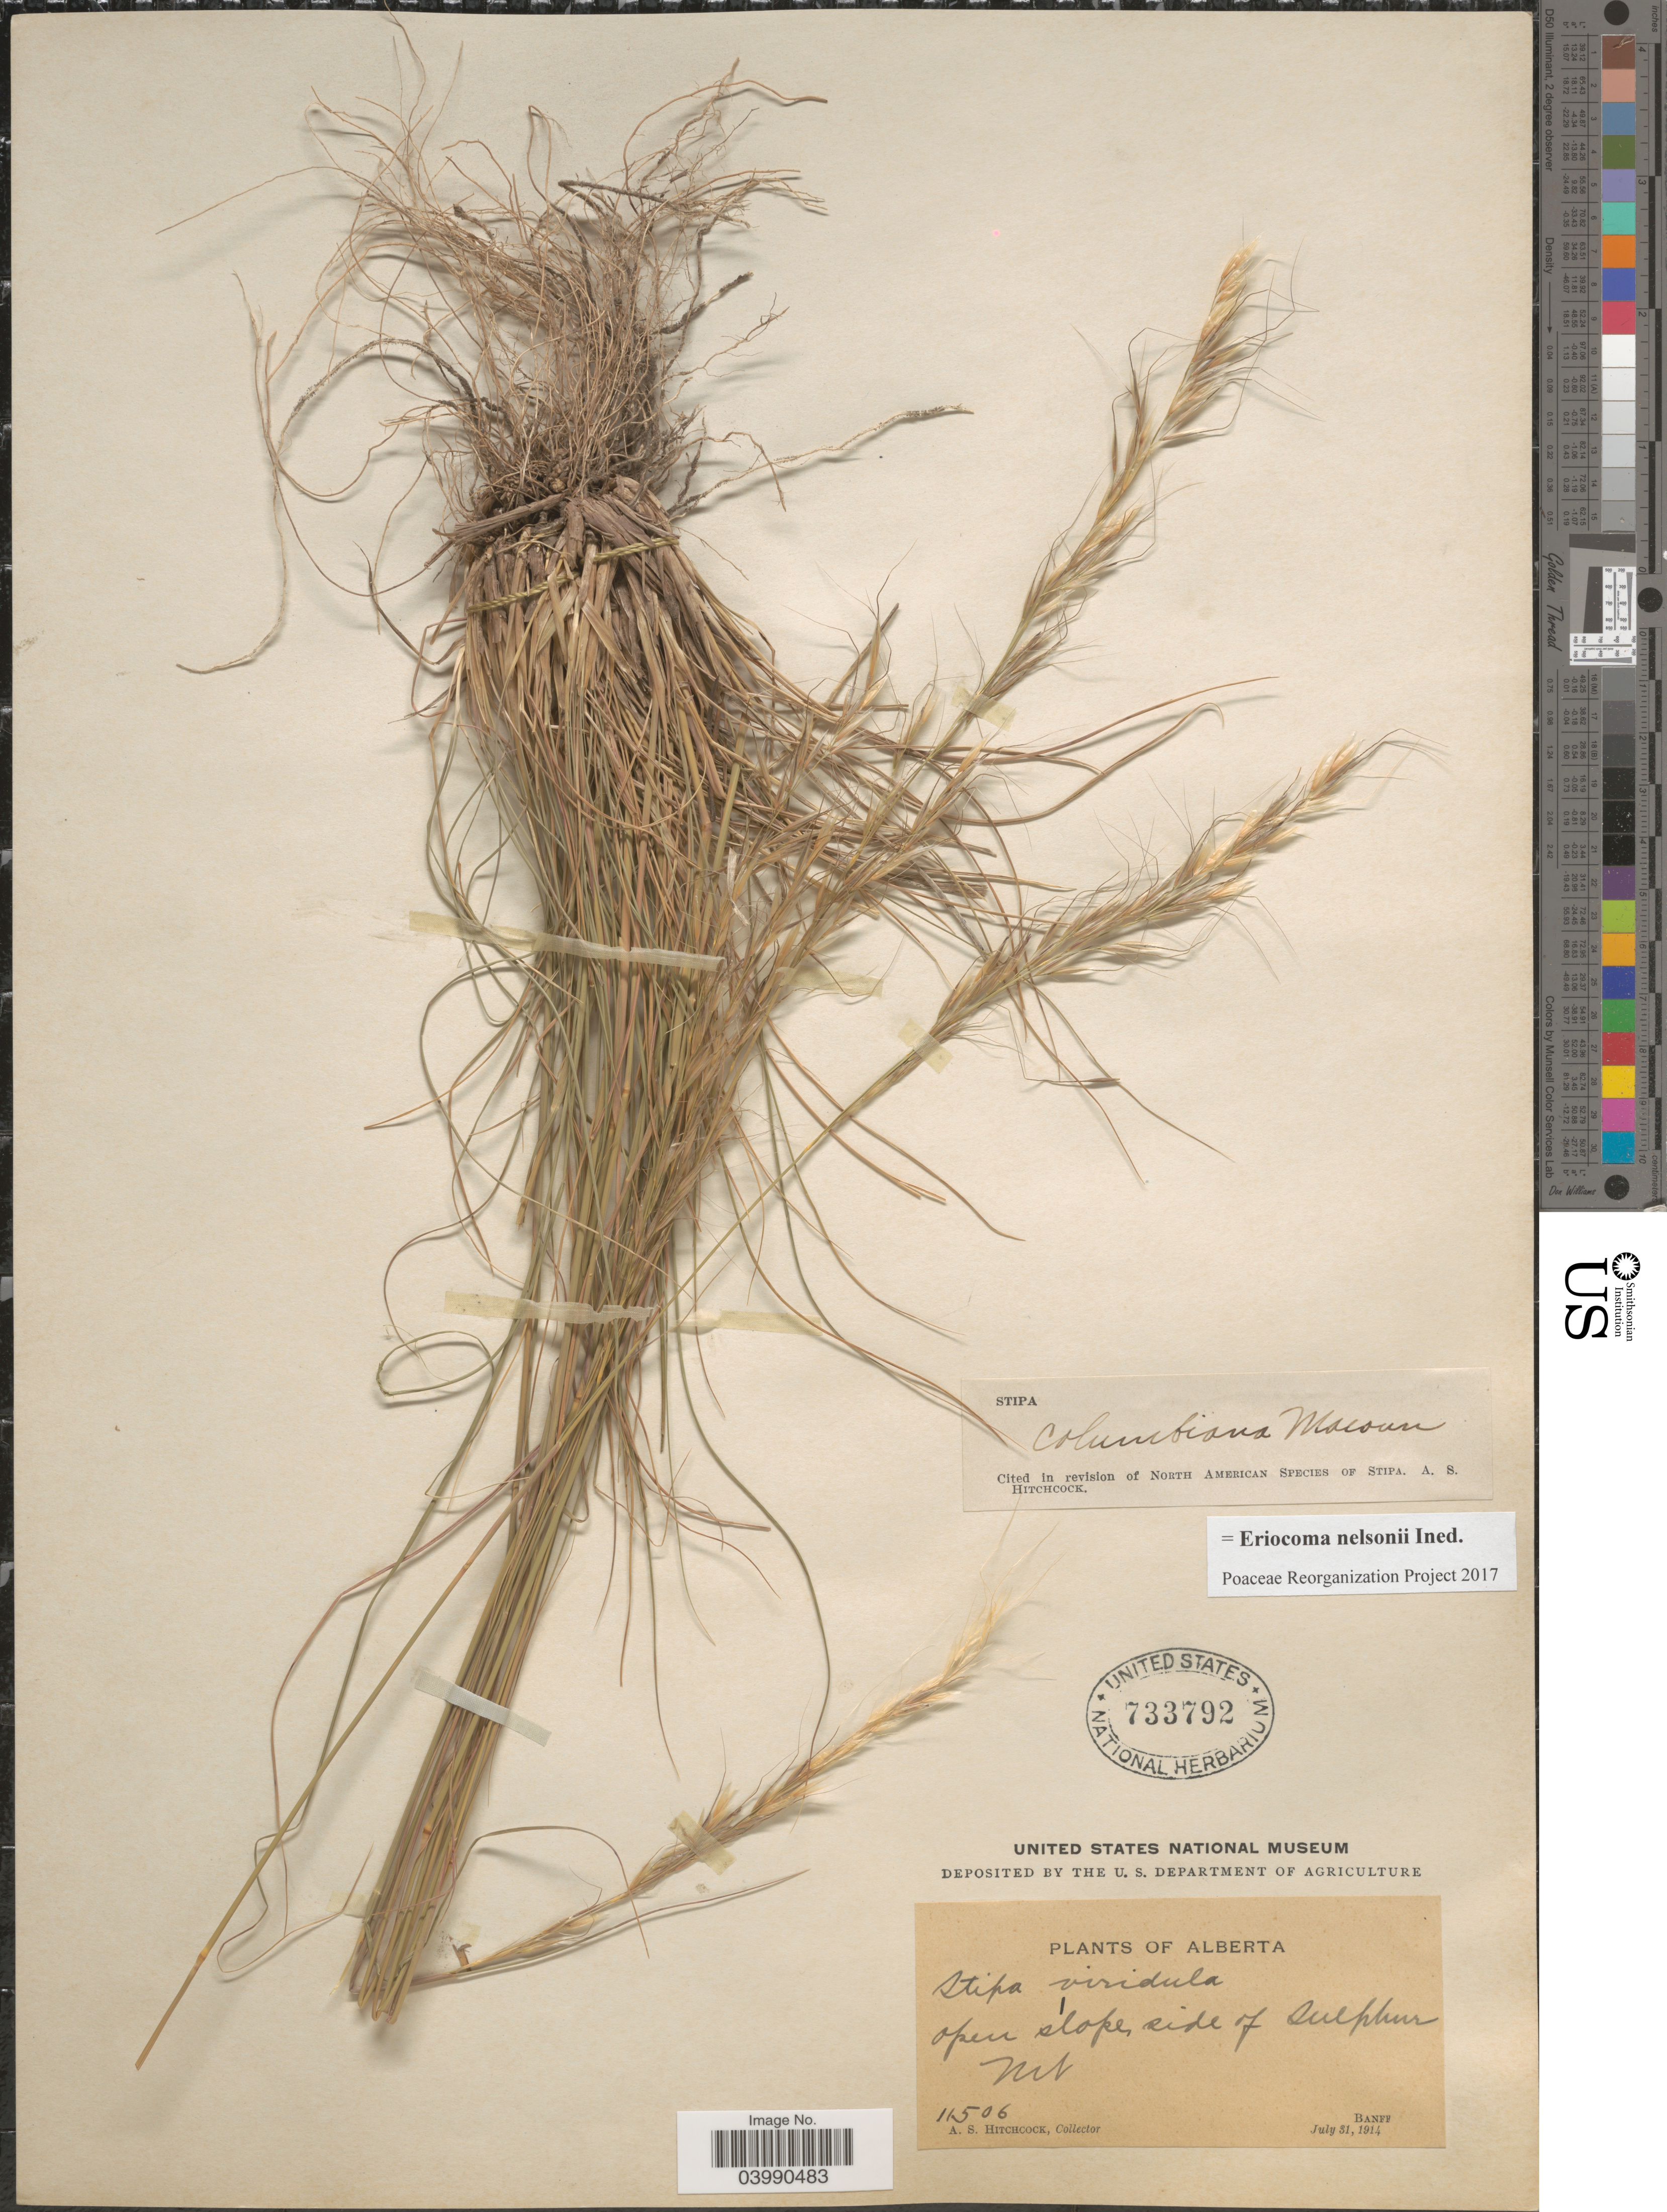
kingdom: Plantae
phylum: Tracheophyta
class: Liliopsida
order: Poales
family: Poaceae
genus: Eriocoma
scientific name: Eriocoma nelsonii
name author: (Scribn.) Romasch.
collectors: A. S. Hitchcock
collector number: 11506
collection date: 1914-07-31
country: Canada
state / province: Alberta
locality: Open slope side of Sulphur Mt. Banff.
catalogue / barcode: US 733792